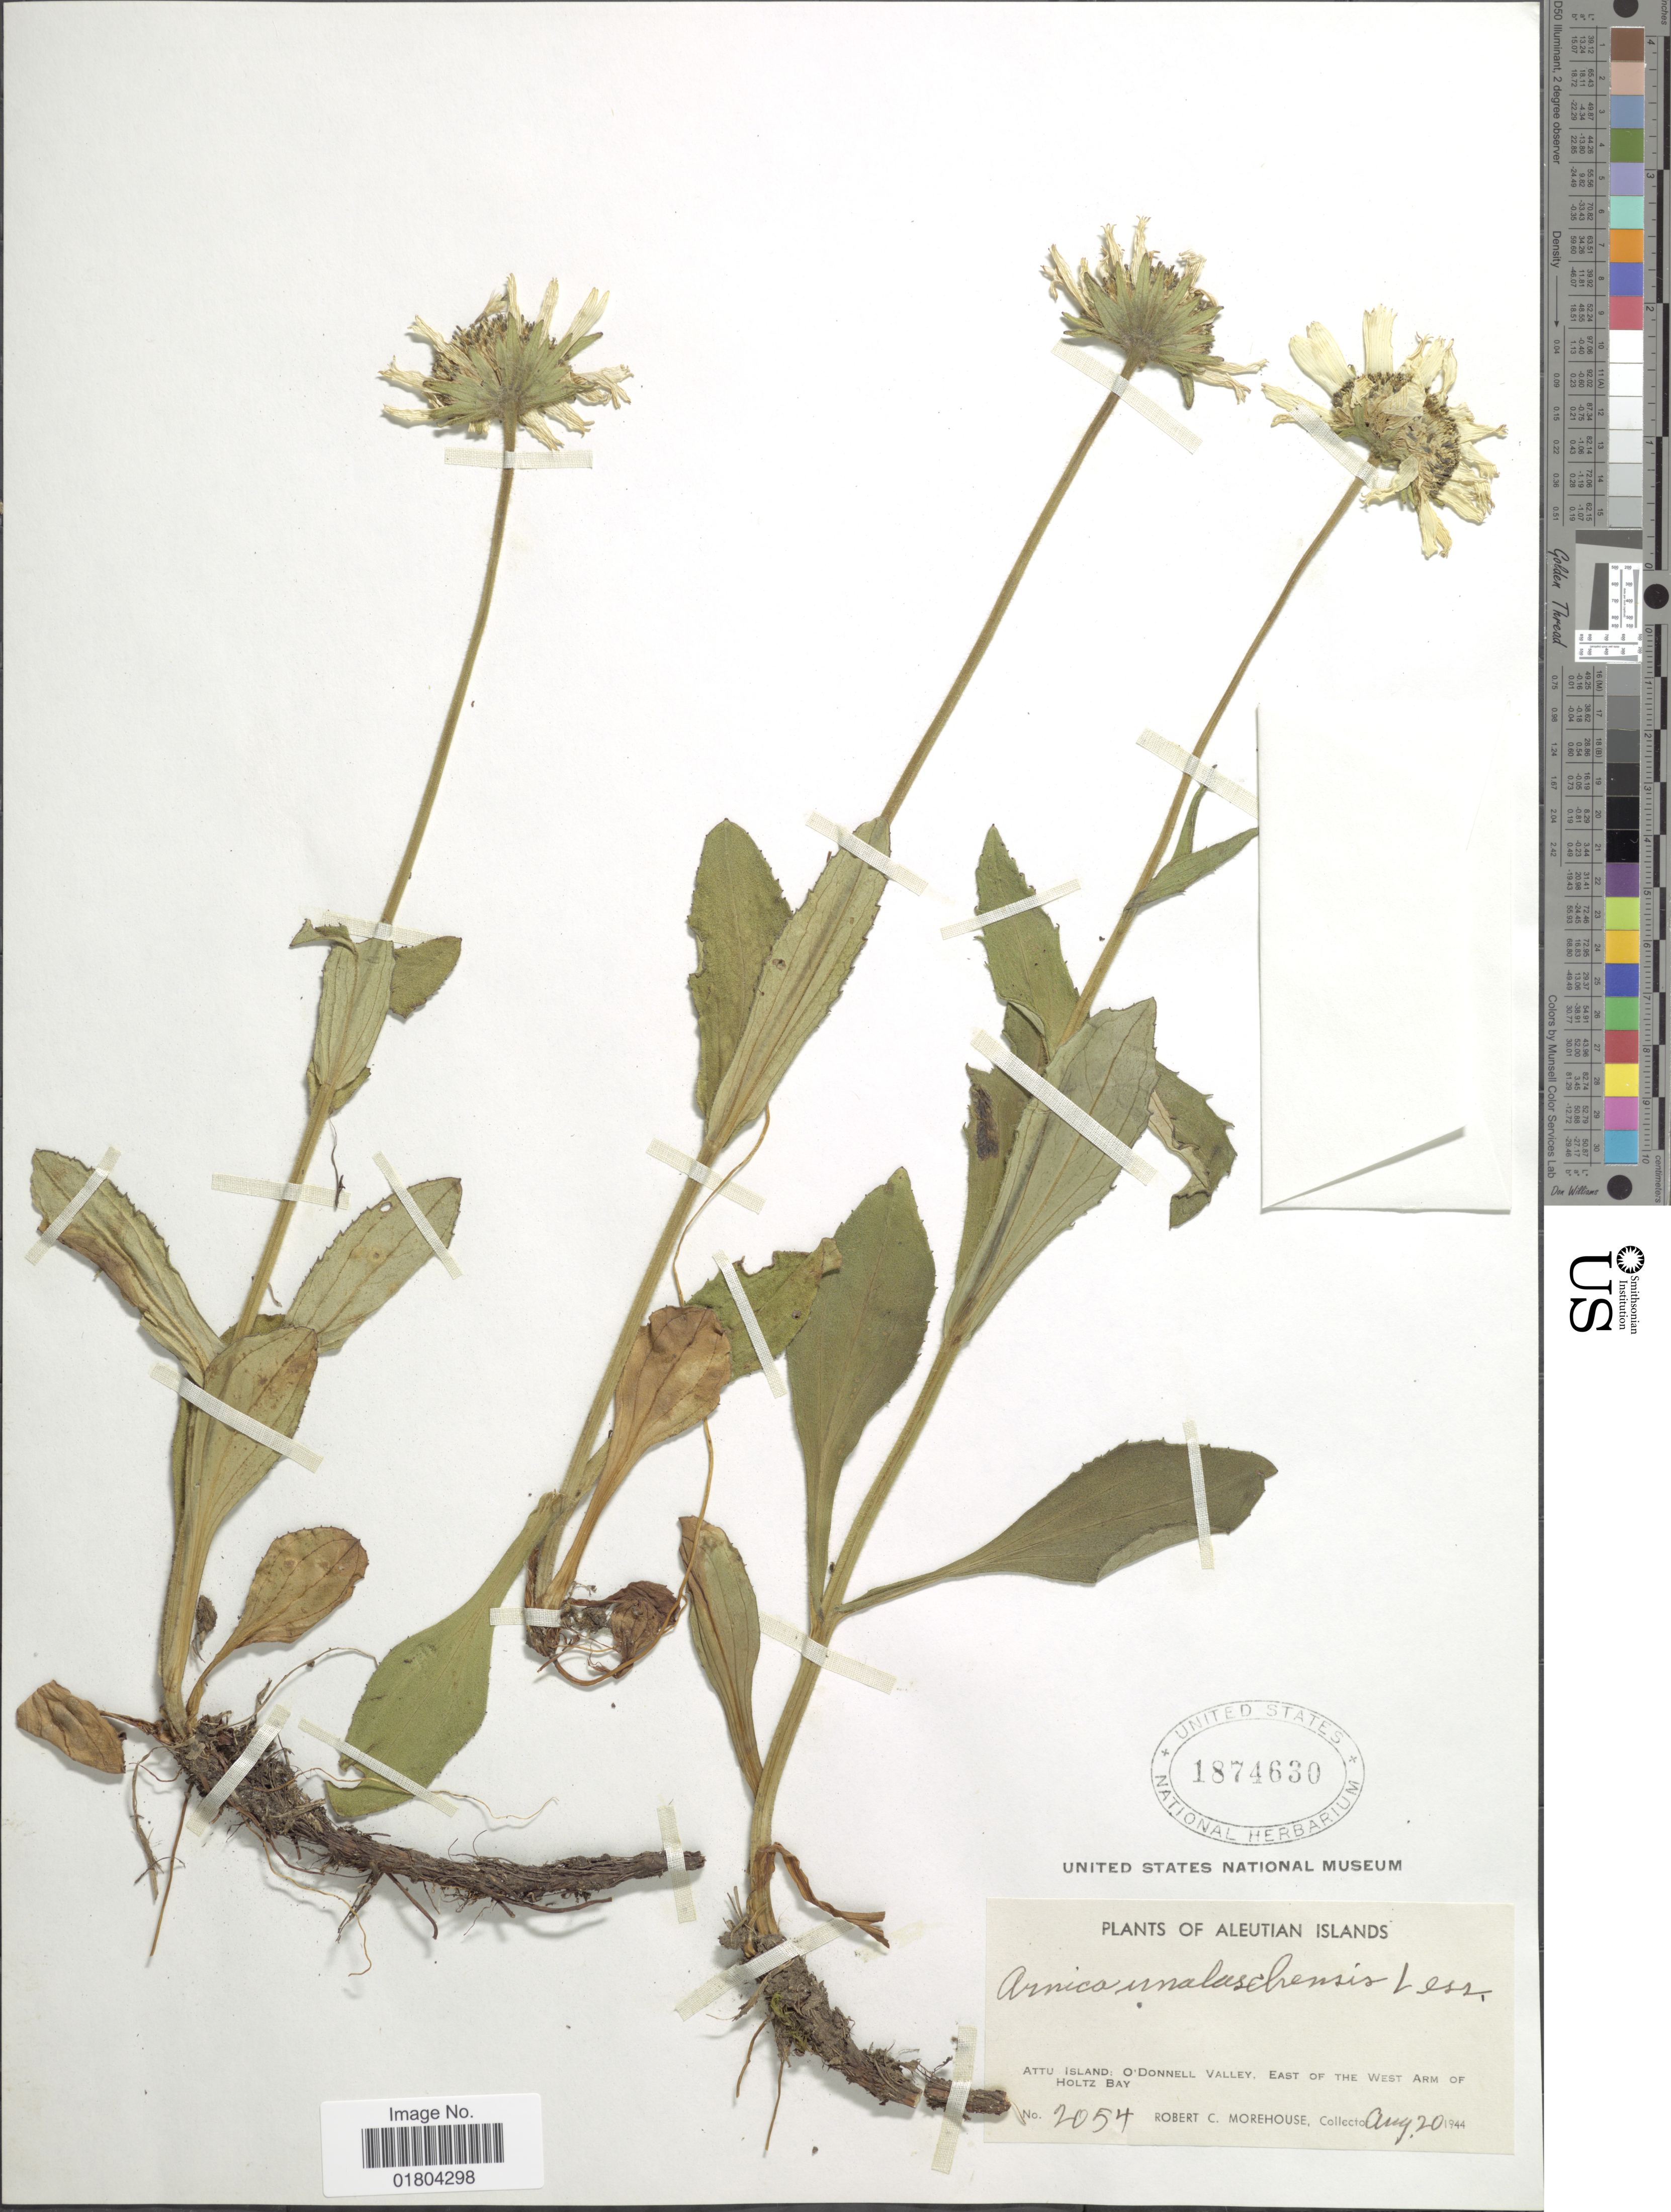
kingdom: Plantae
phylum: Tracheophyta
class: Magnoliopsida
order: Asterales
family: Asteraceae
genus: Arnica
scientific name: Arnica unalashcensis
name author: Less.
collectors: R. Morehouse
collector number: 2054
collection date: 1944-08-20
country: United States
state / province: Alaska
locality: The Aleutian Islands, Attu Island: O'Donnel Valley, East of the West Arm of Holtz Bay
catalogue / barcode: US 1874630